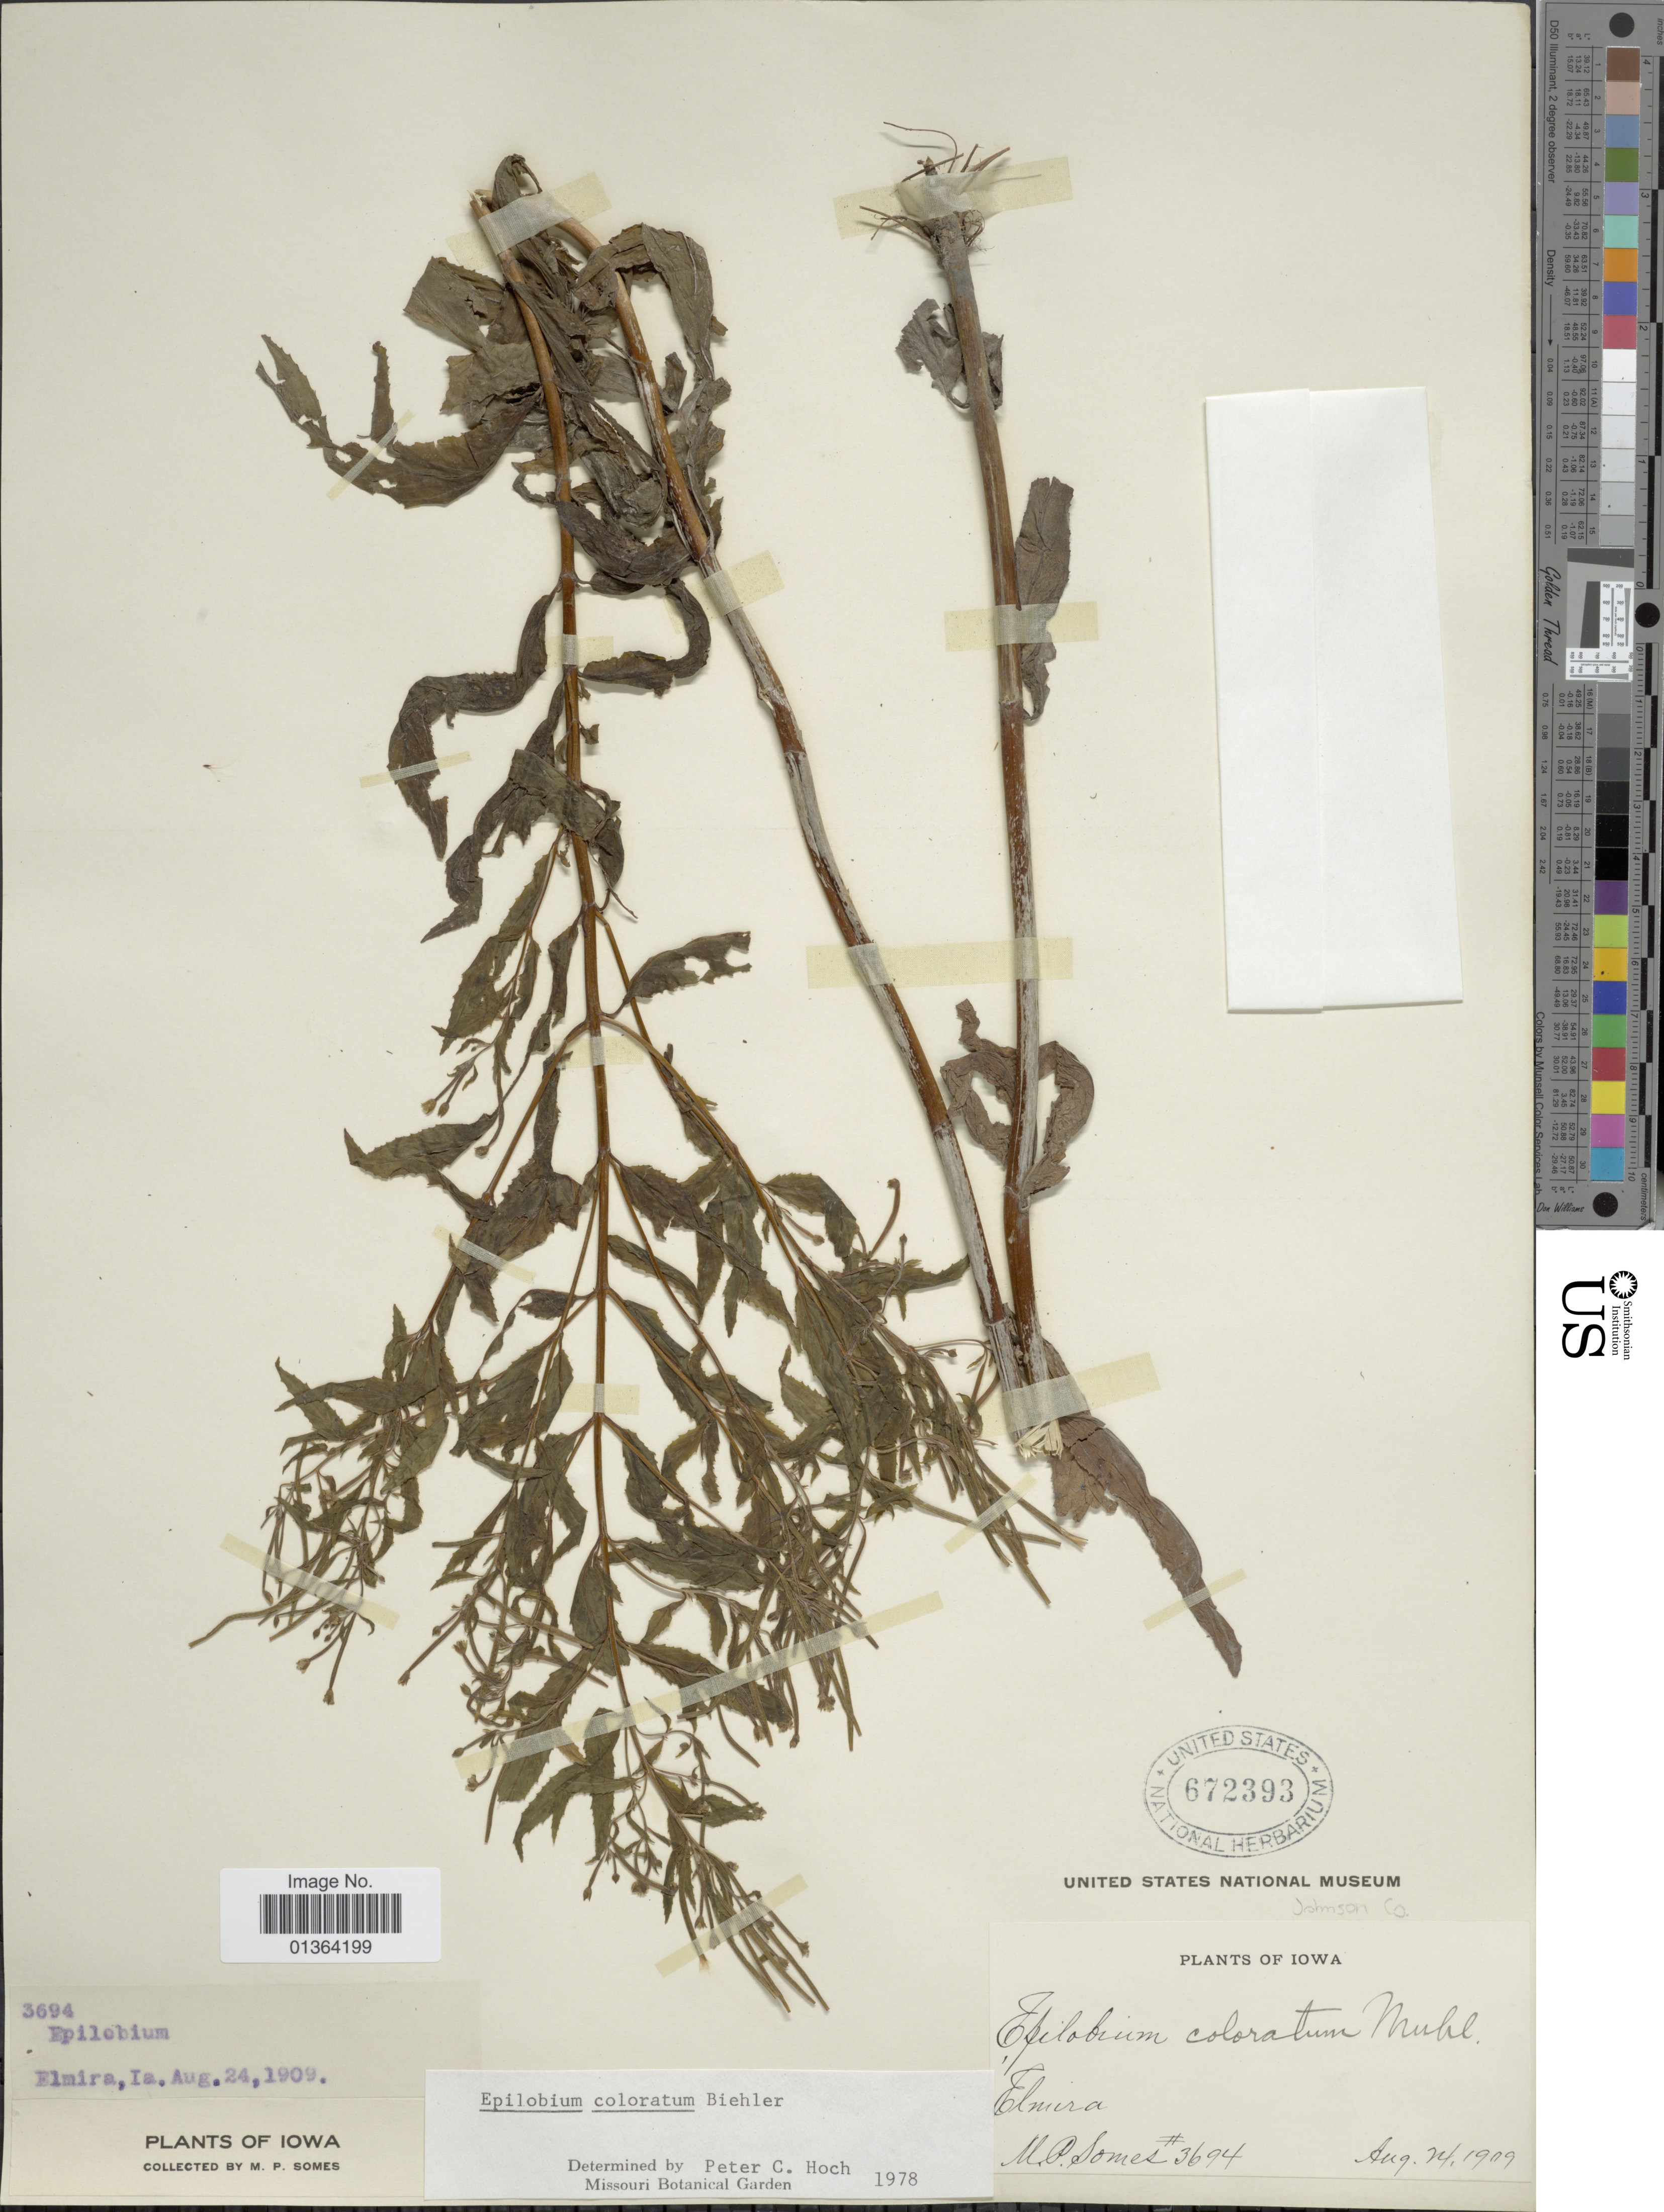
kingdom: Plantae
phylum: Tracheophyta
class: Magnoliopsida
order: Myrtales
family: Onagraceae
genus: Epilobium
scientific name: Epilobium coloratum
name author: Biehler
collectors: M. P. Jones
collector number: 3694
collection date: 1909-08-24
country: United States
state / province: Iowa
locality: Elmira.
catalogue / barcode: US 672393